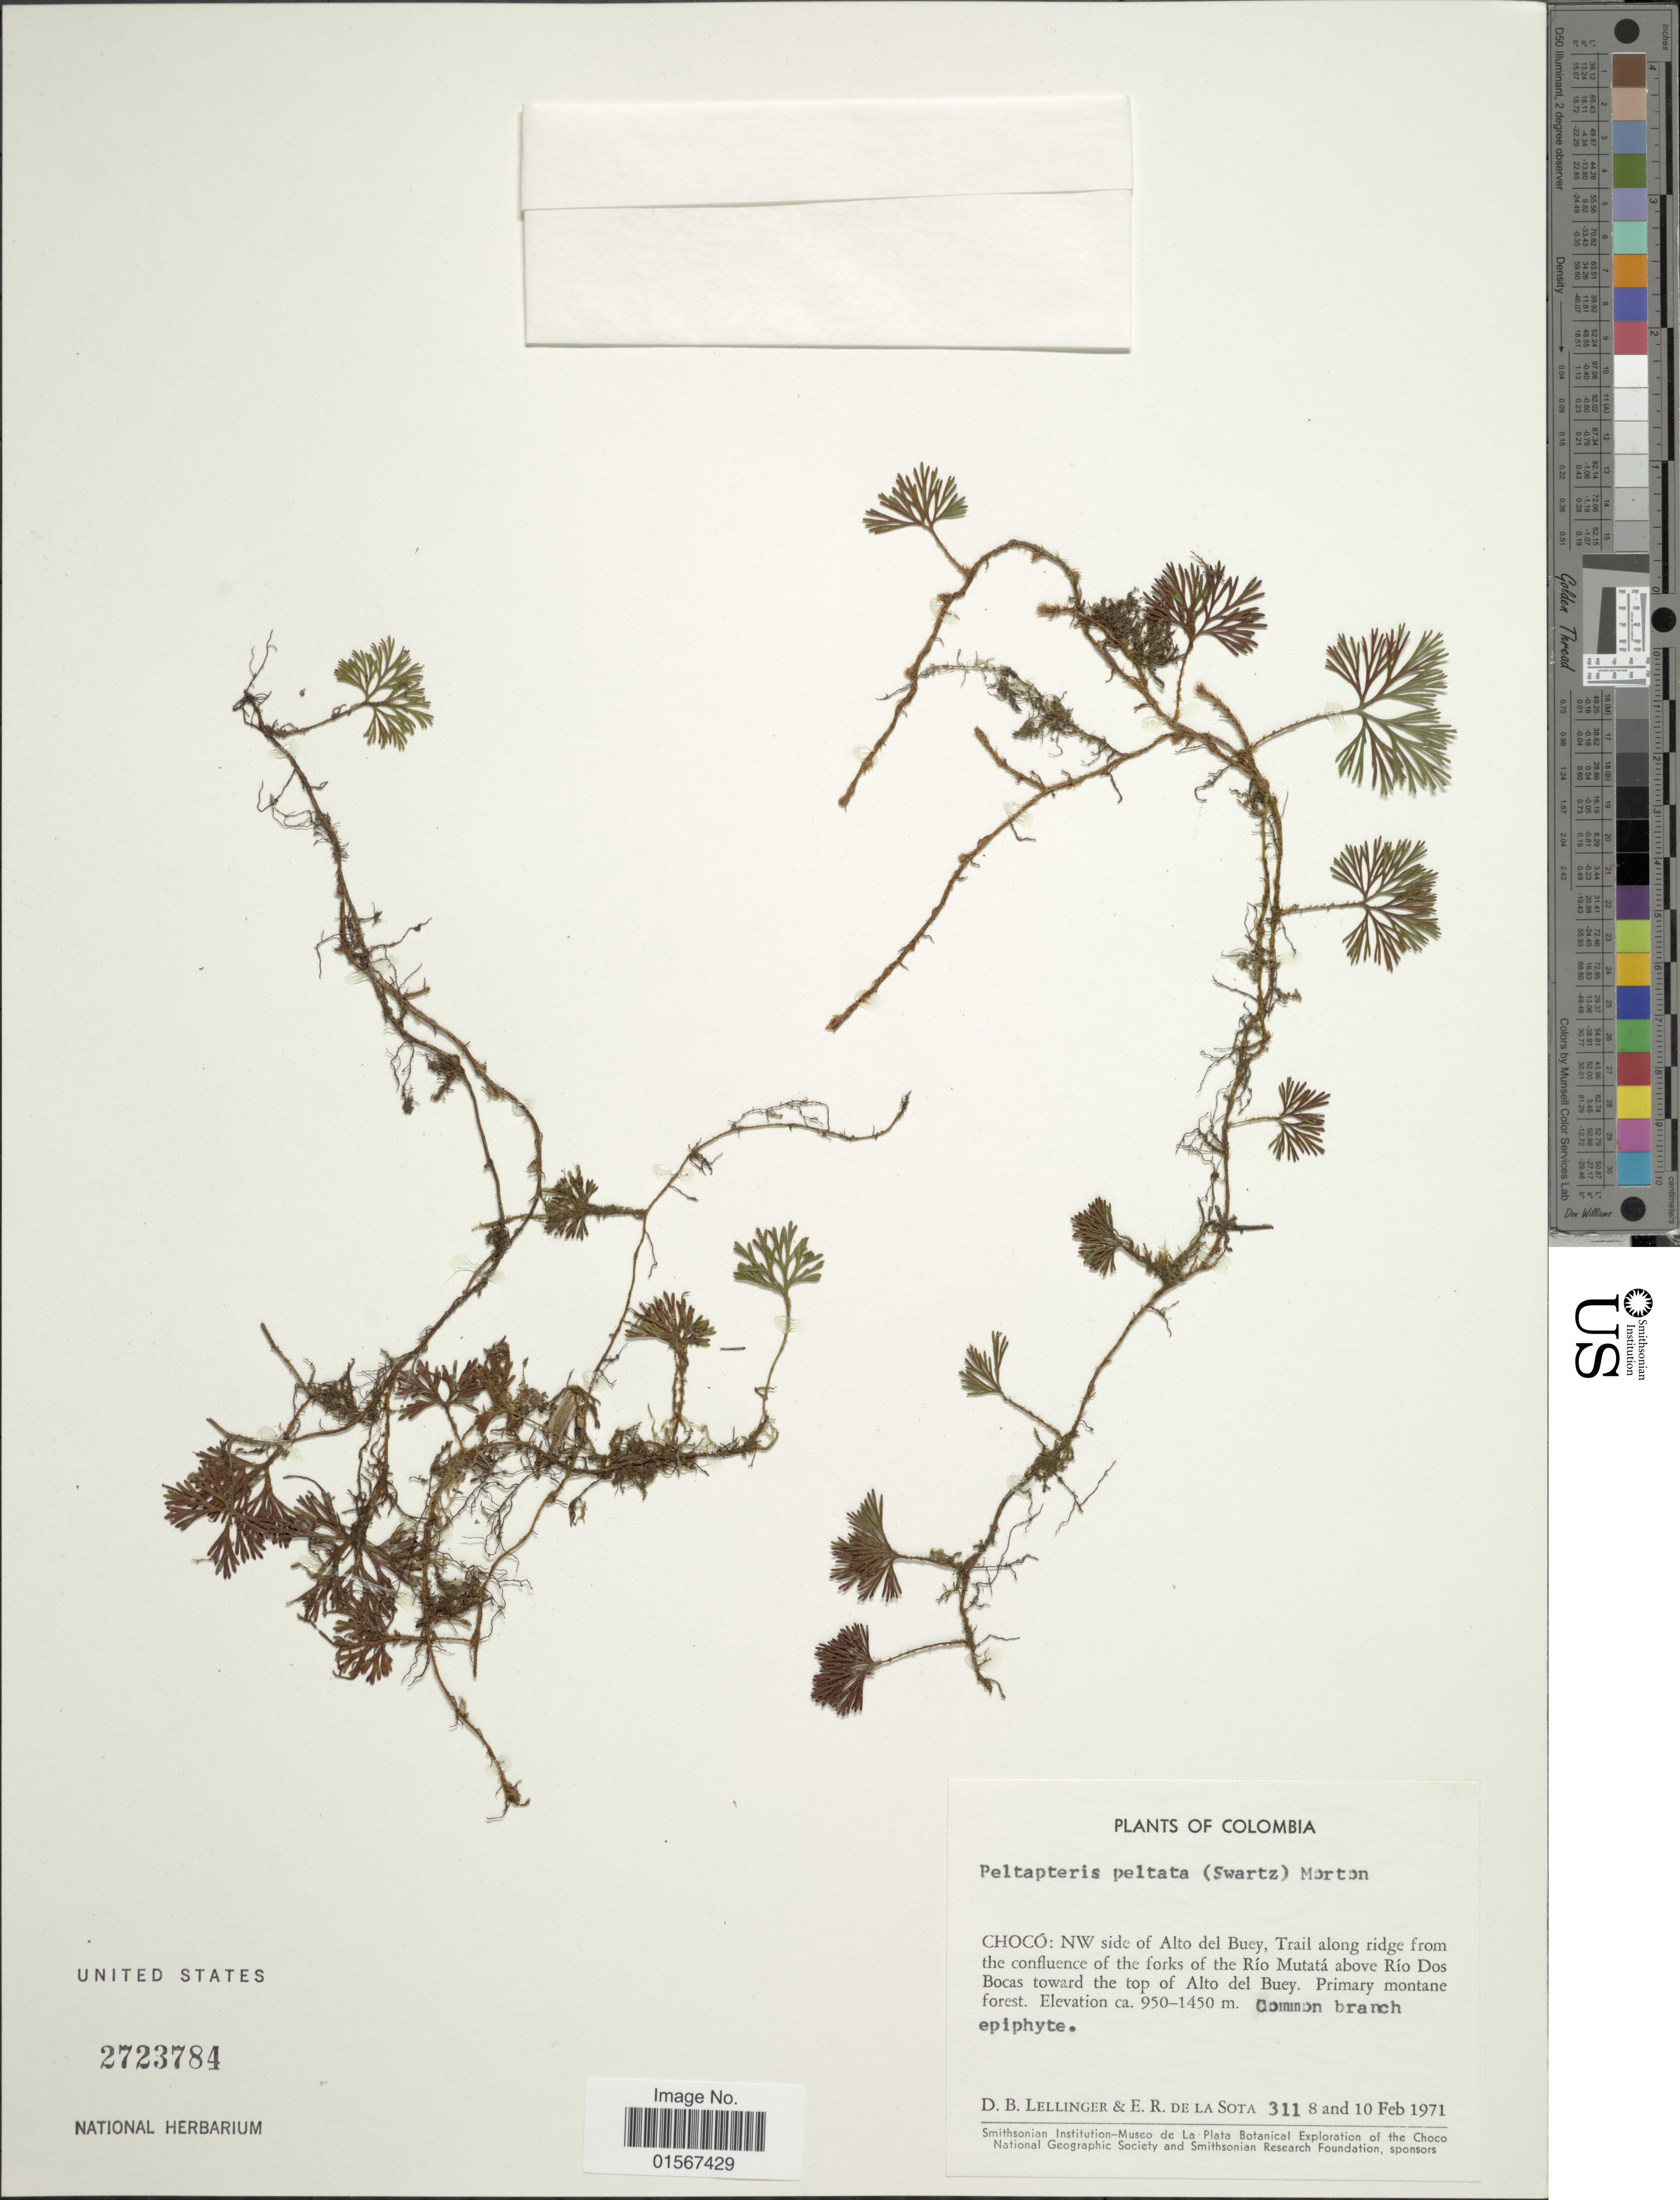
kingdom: Plantae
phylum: Tracheophyta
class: Polypodiopsida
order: Polypodiales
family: Dryopteridaceae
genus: Elaphoglossum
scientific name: Elaphoglossum peltatum f. peltatum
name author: (Sw.) Urb.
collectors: D. B. Lellinger & E. R. de la Sota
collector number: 311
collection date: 1971-02-08/1971-02-10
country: Colombia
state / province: Chocó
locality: Colombia, Chocó: NW side of Alto del Buey, trail along ridge from the confluence of the forks of the Río Mutatá, above Río Dos Bocas toward the top of Alto del Buey.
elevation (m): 950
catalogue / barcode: US 2723784